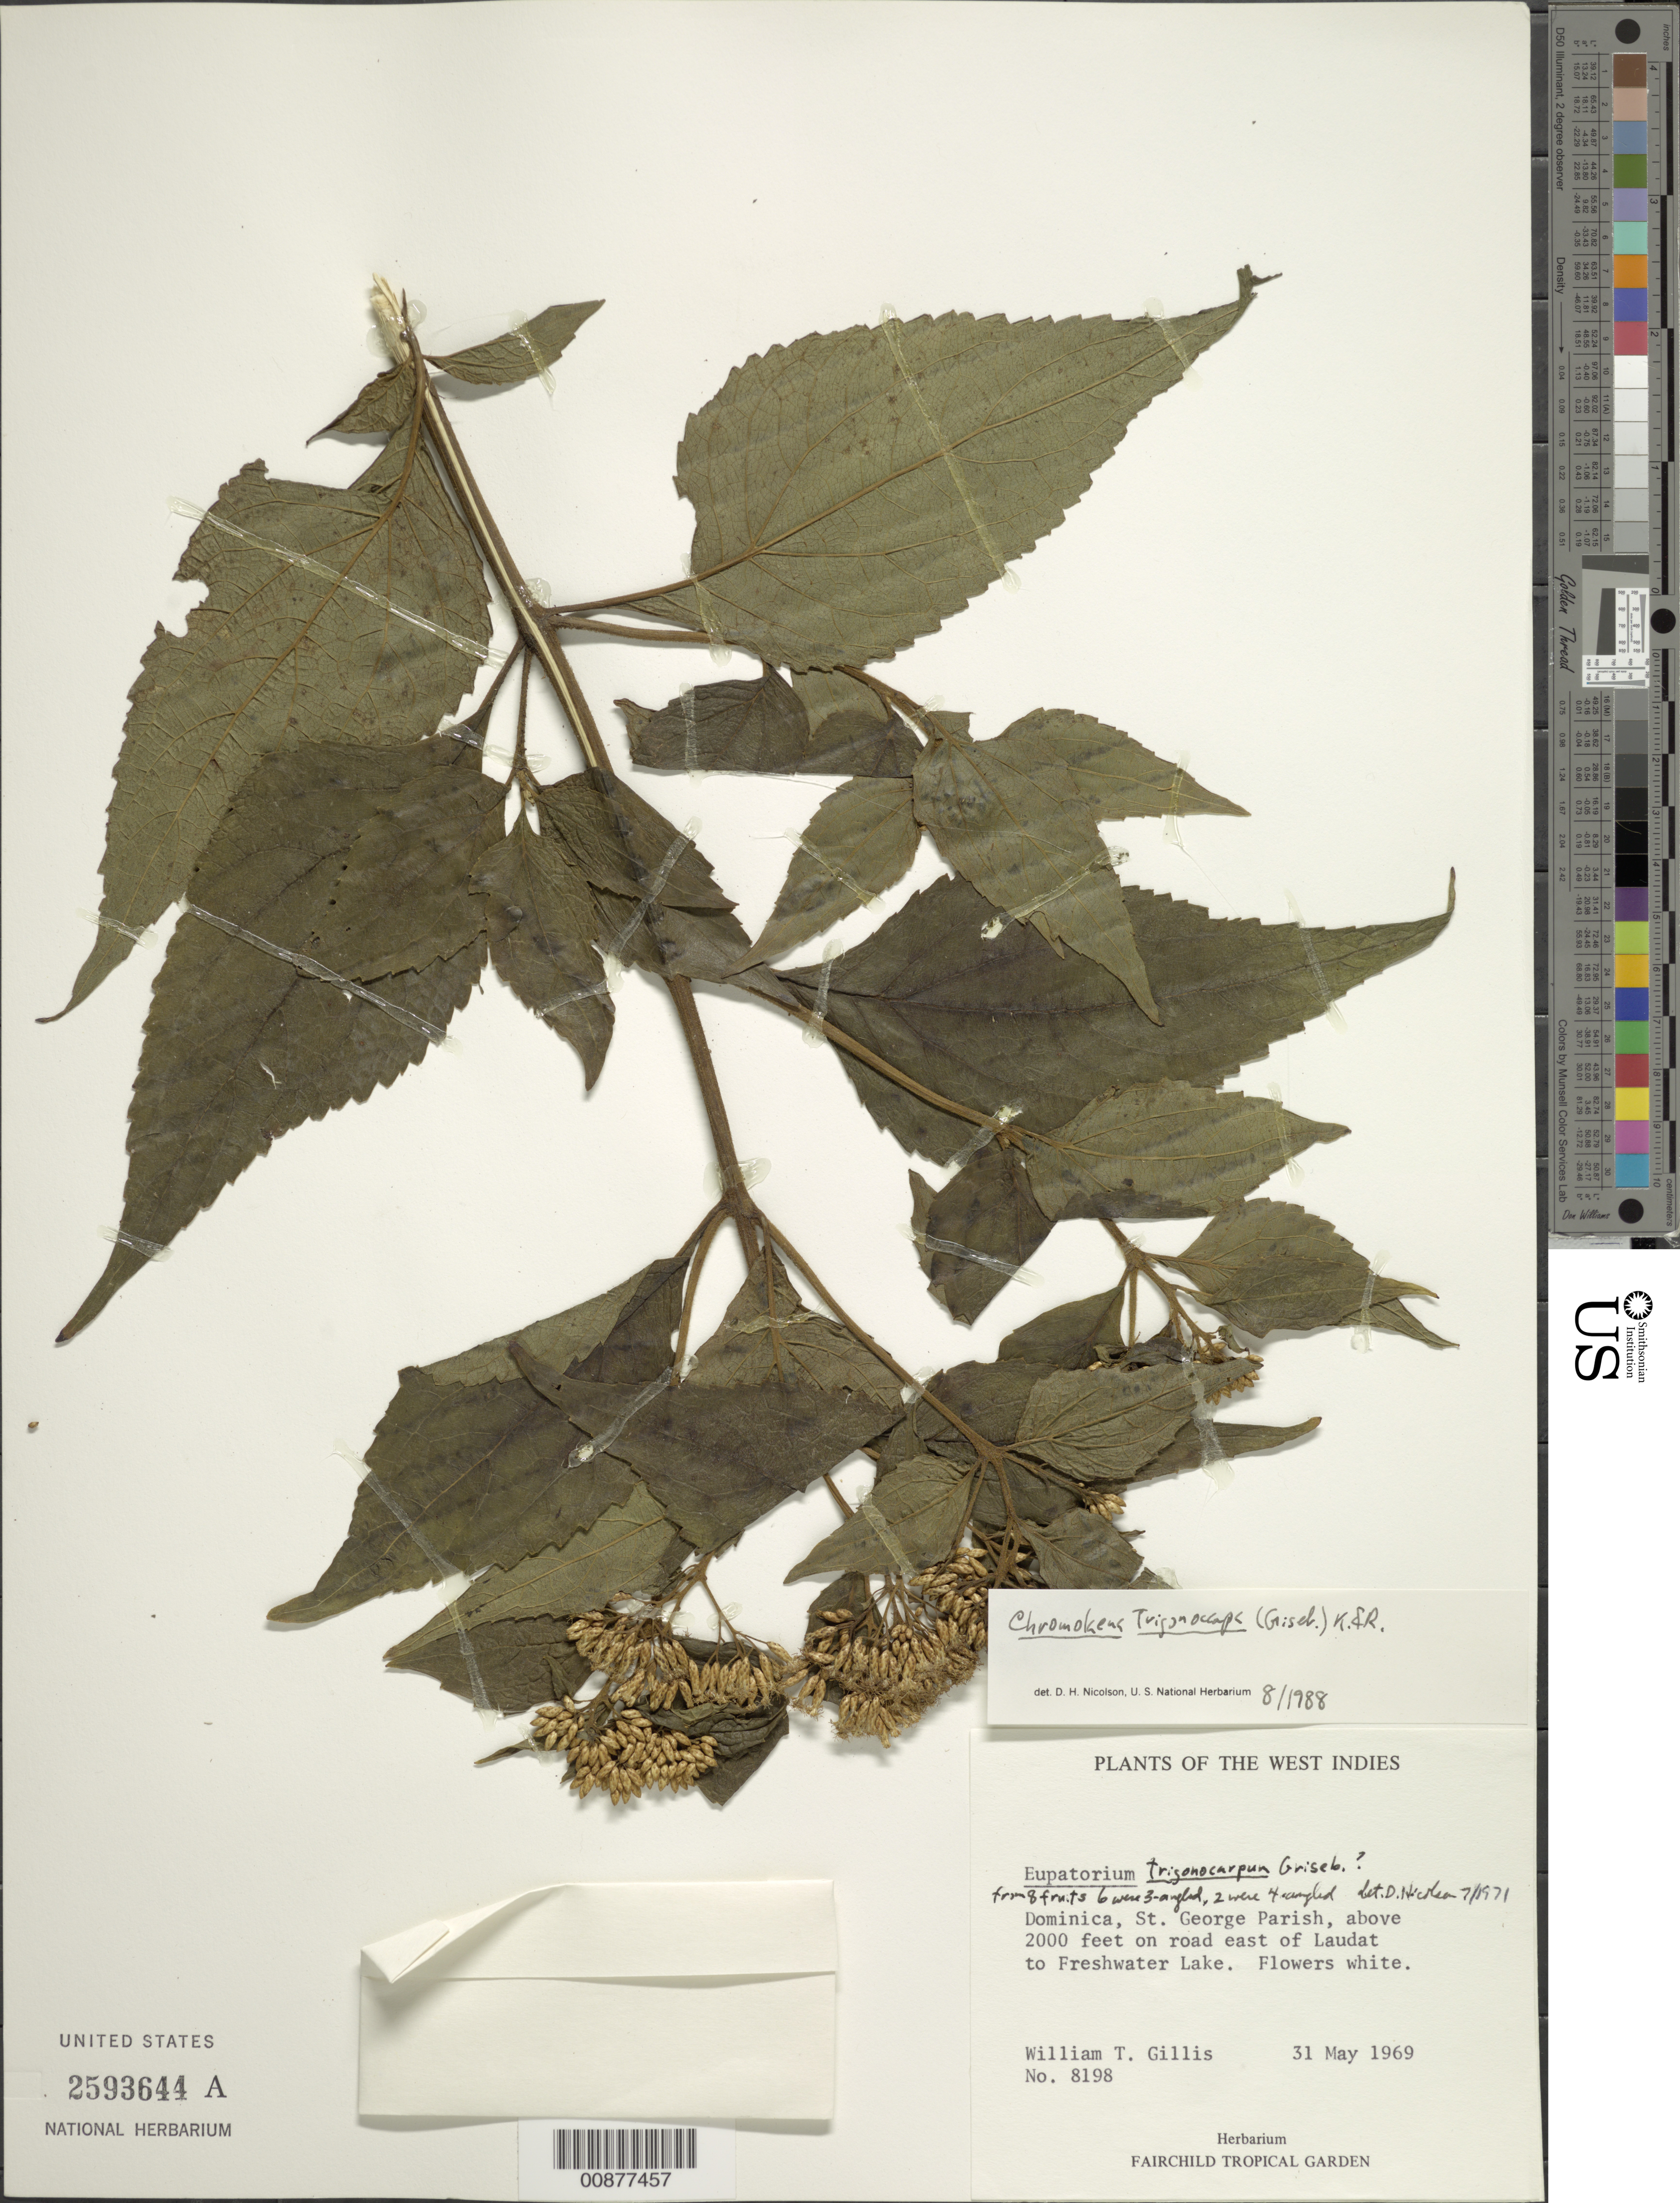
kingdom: Plantae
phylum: Tracheophyta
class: Magnoliopsida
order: Asterales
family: Asteraceae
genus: Chromolaena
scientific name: Chromolaena trigonocarpa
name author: (Griseb.) R.M. King & H. Rob.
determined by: Nicolson, Dan H.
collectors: W. T. Gillis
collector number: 8198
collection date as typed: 31 May 1969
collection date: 1969-05-31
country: Dominica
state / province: St. George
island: Dominica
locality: On road E of Laudat to Freshwater Lake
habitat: Along road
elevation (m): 610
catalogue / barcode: US 2593644A